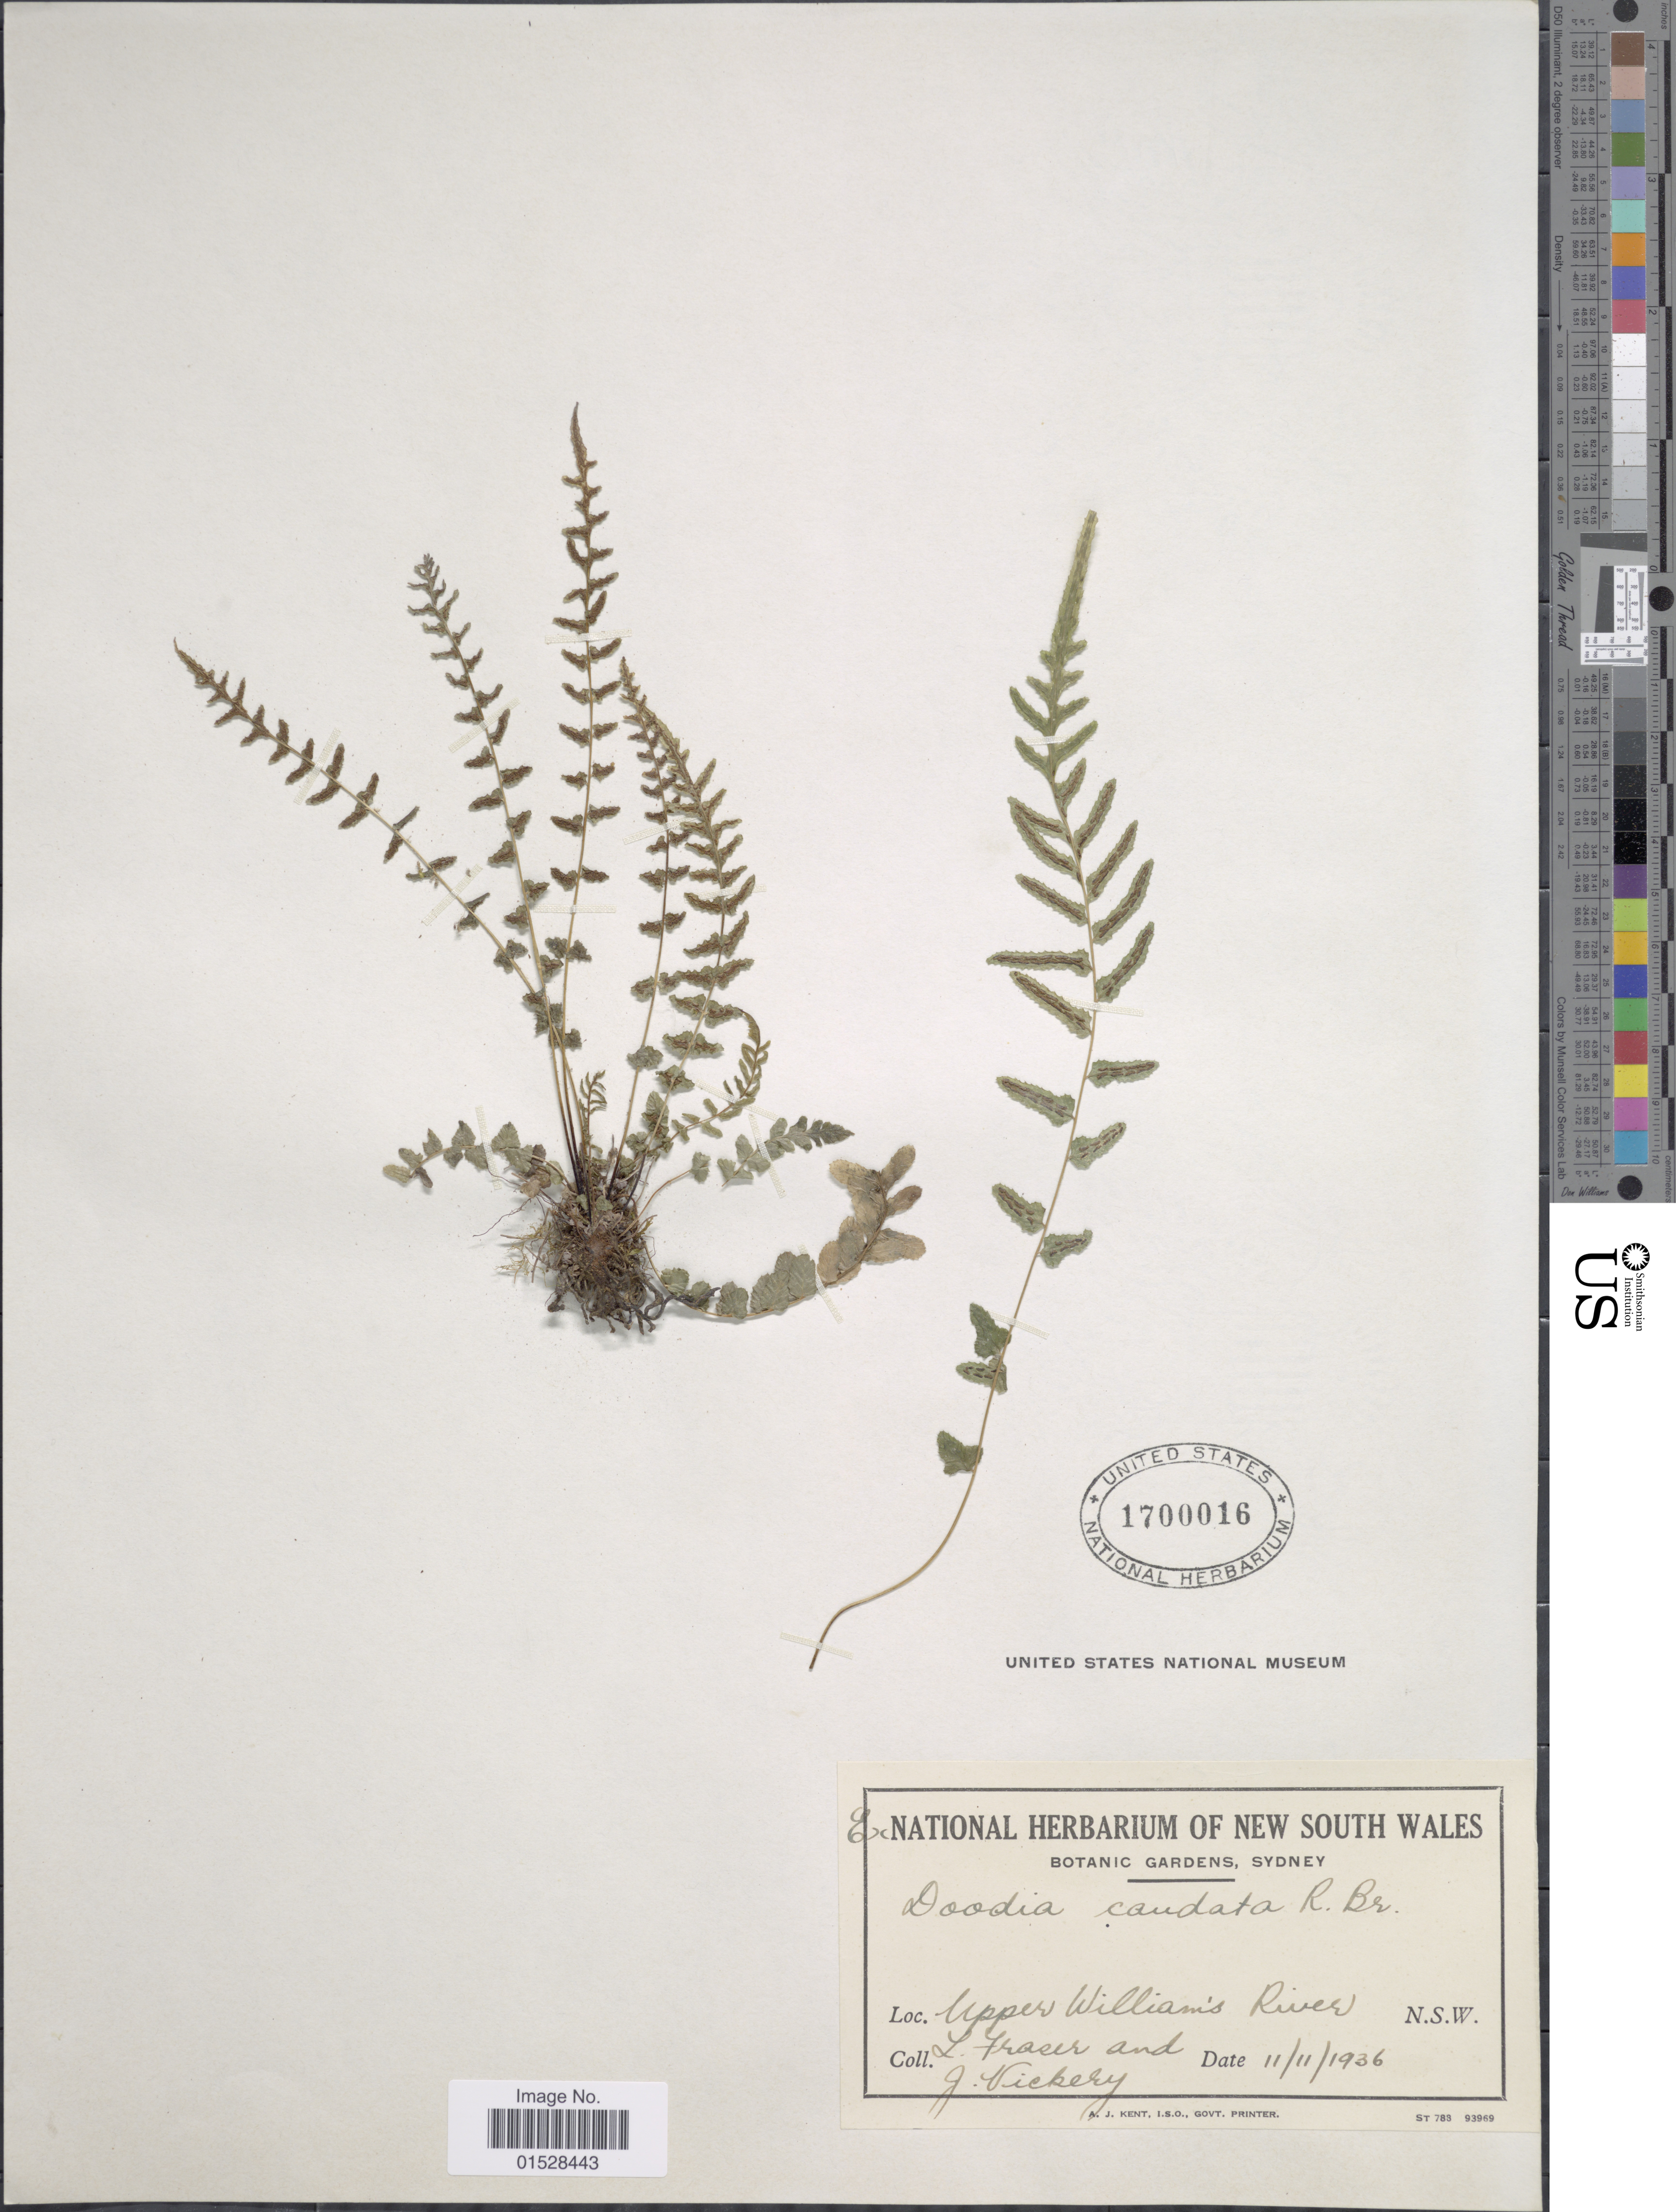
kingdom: Plantae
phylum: Tracheophyta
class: Polypodiopsida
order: Polypodiales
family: Blechnaceae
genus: Blechnum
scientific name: Blechnum spinulosum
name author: Poir.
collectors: L. Fraser & J. Vickery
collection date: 1936-11-11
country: Australia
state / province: New South Wales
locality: Upper William's River.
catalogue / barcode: US 1700016